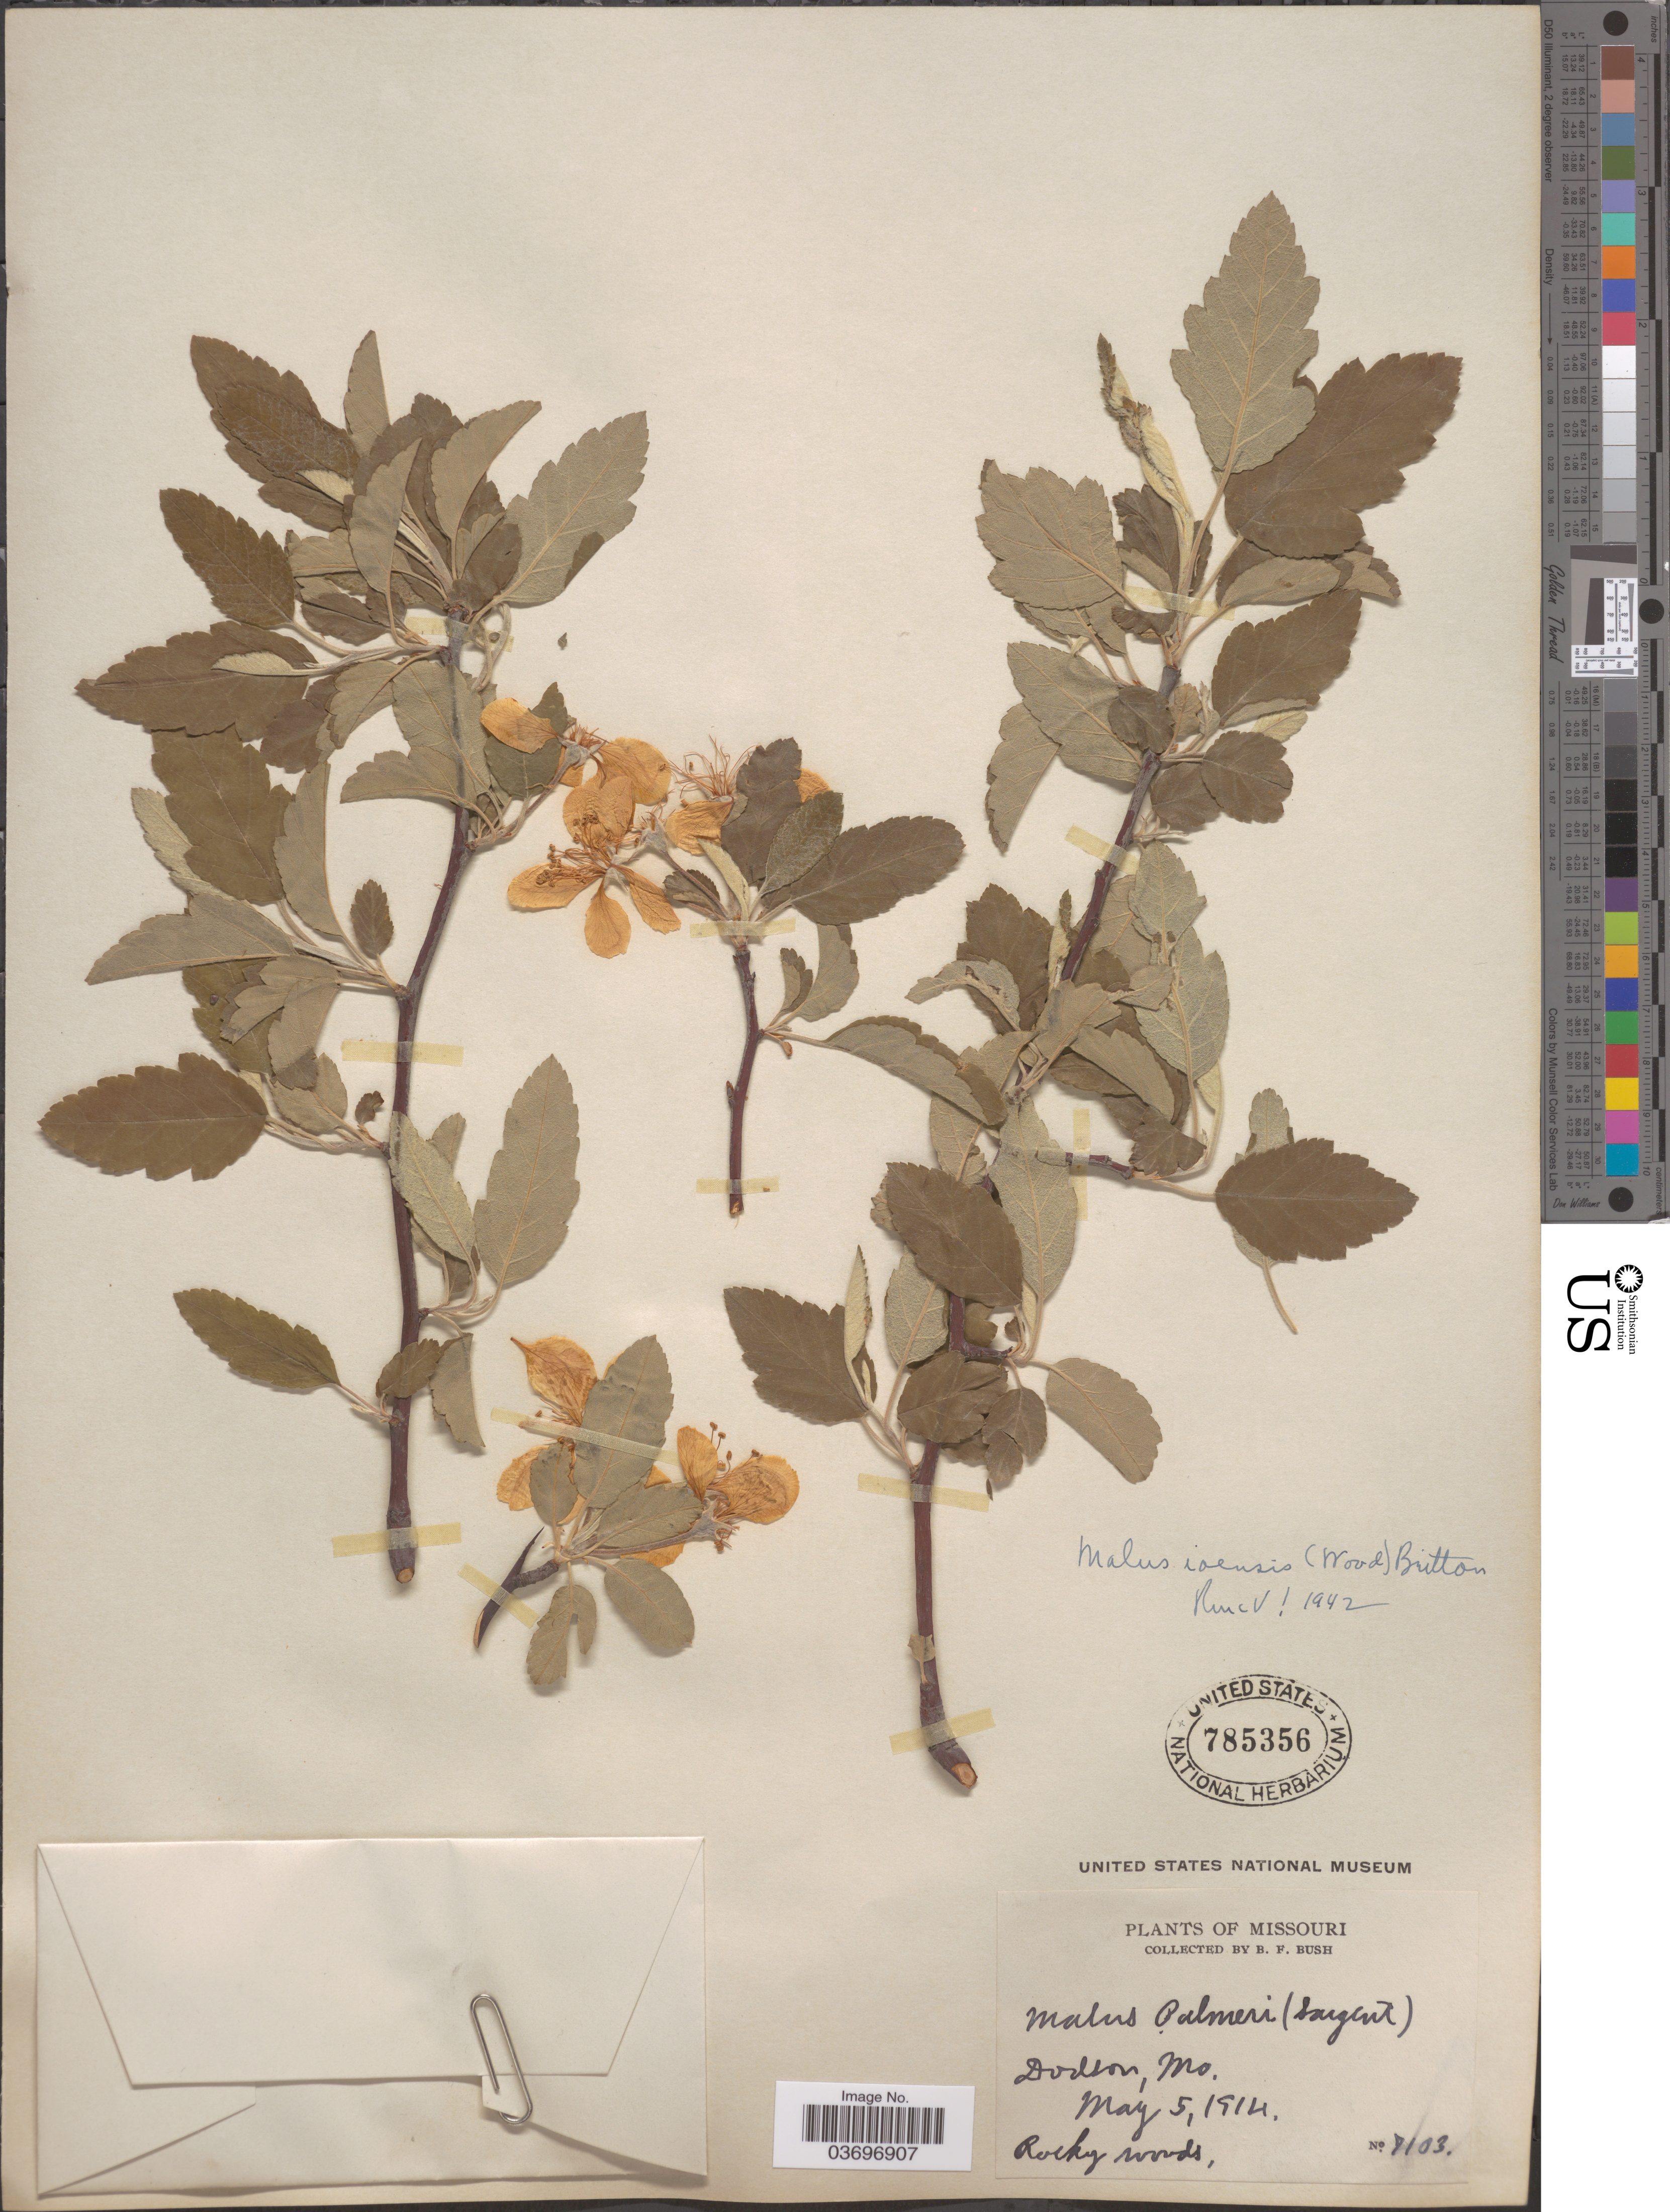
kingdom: Plantae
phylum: Tracheophyta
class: Magnoliopsida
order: Rosales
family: Rosaceae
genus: Malus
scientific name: Malus ioensis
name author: (Alph. Wood) Britton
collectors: B. F. Bush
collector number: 7103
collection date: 1914-05-05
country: United States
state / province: Missouri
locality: Dodson.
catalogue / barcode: US 785356